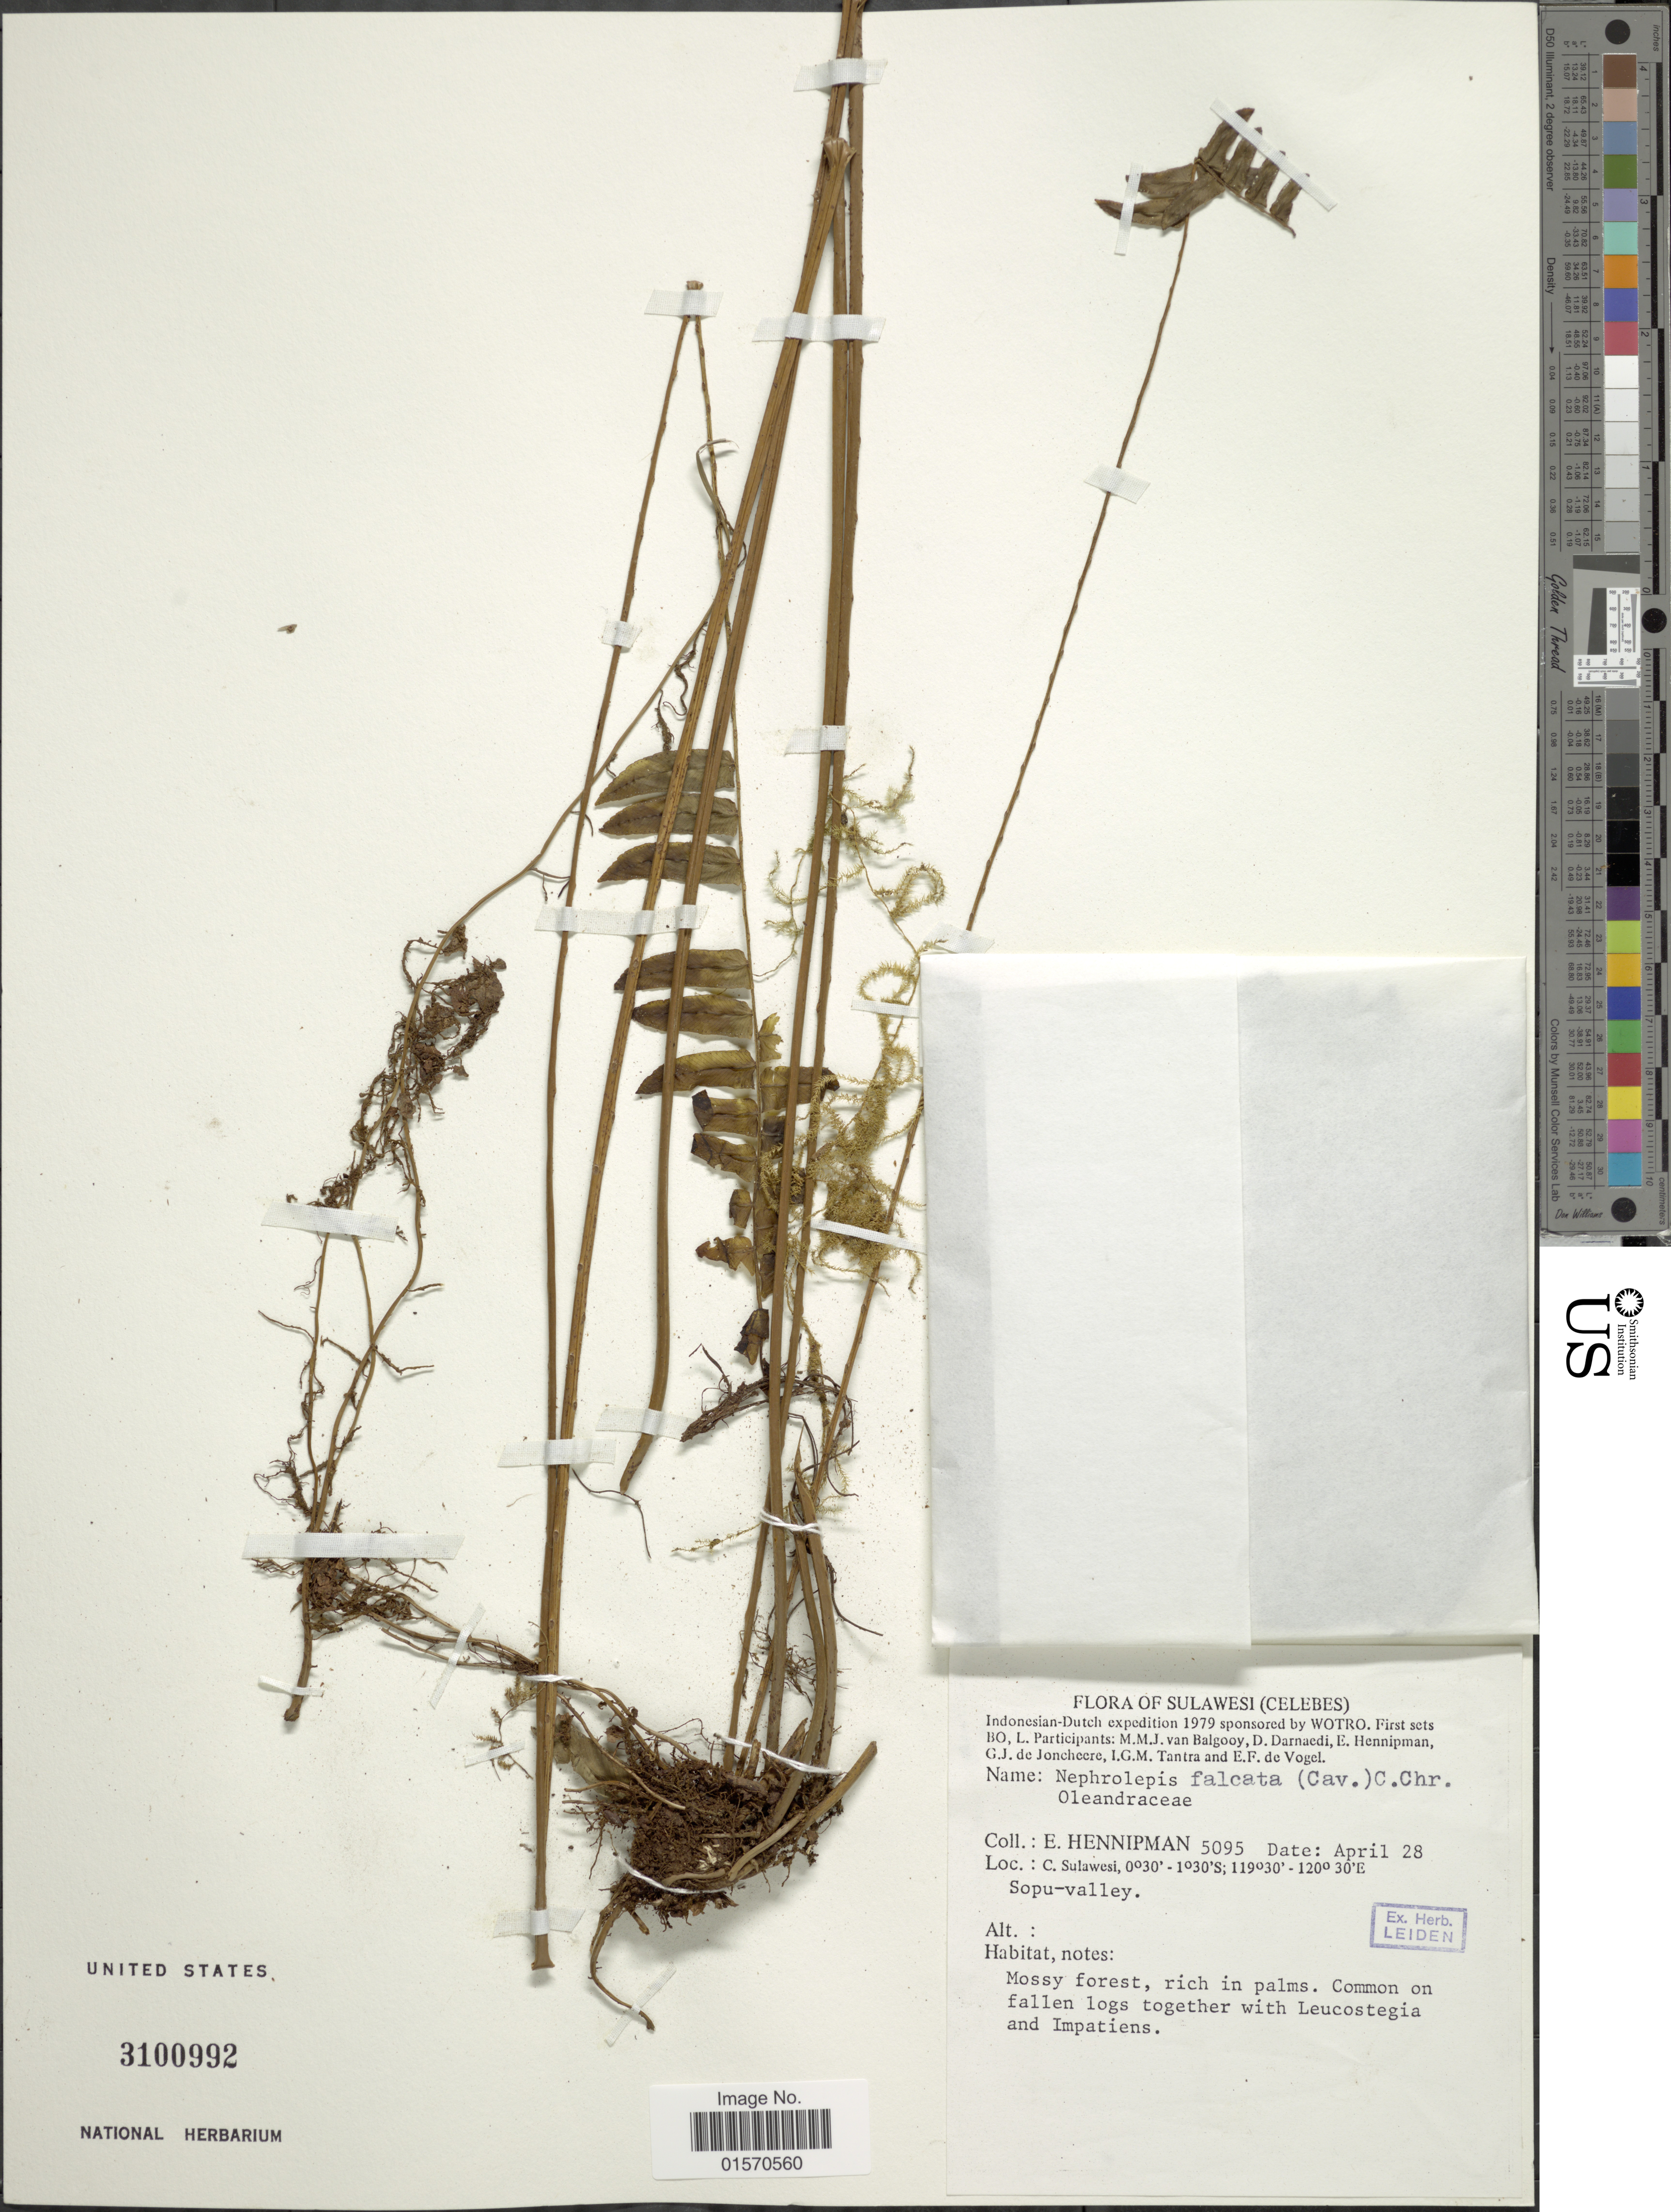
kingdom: Plantae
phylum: Tracheophyta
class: Polypodiopsida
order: Polypodiales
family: Nephrolepidaceae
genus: Nephrolepis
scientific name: Nephrolepis falcata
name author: (Cav.) C. Chr.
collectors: E. Hennipman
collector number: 5095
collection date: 1979-04-28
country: Indonesia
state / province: Sulawesi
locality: Sulawesi (Celebes). C. Sulawesi. Sopu-valley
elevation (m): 1000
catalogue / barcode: US 3100992